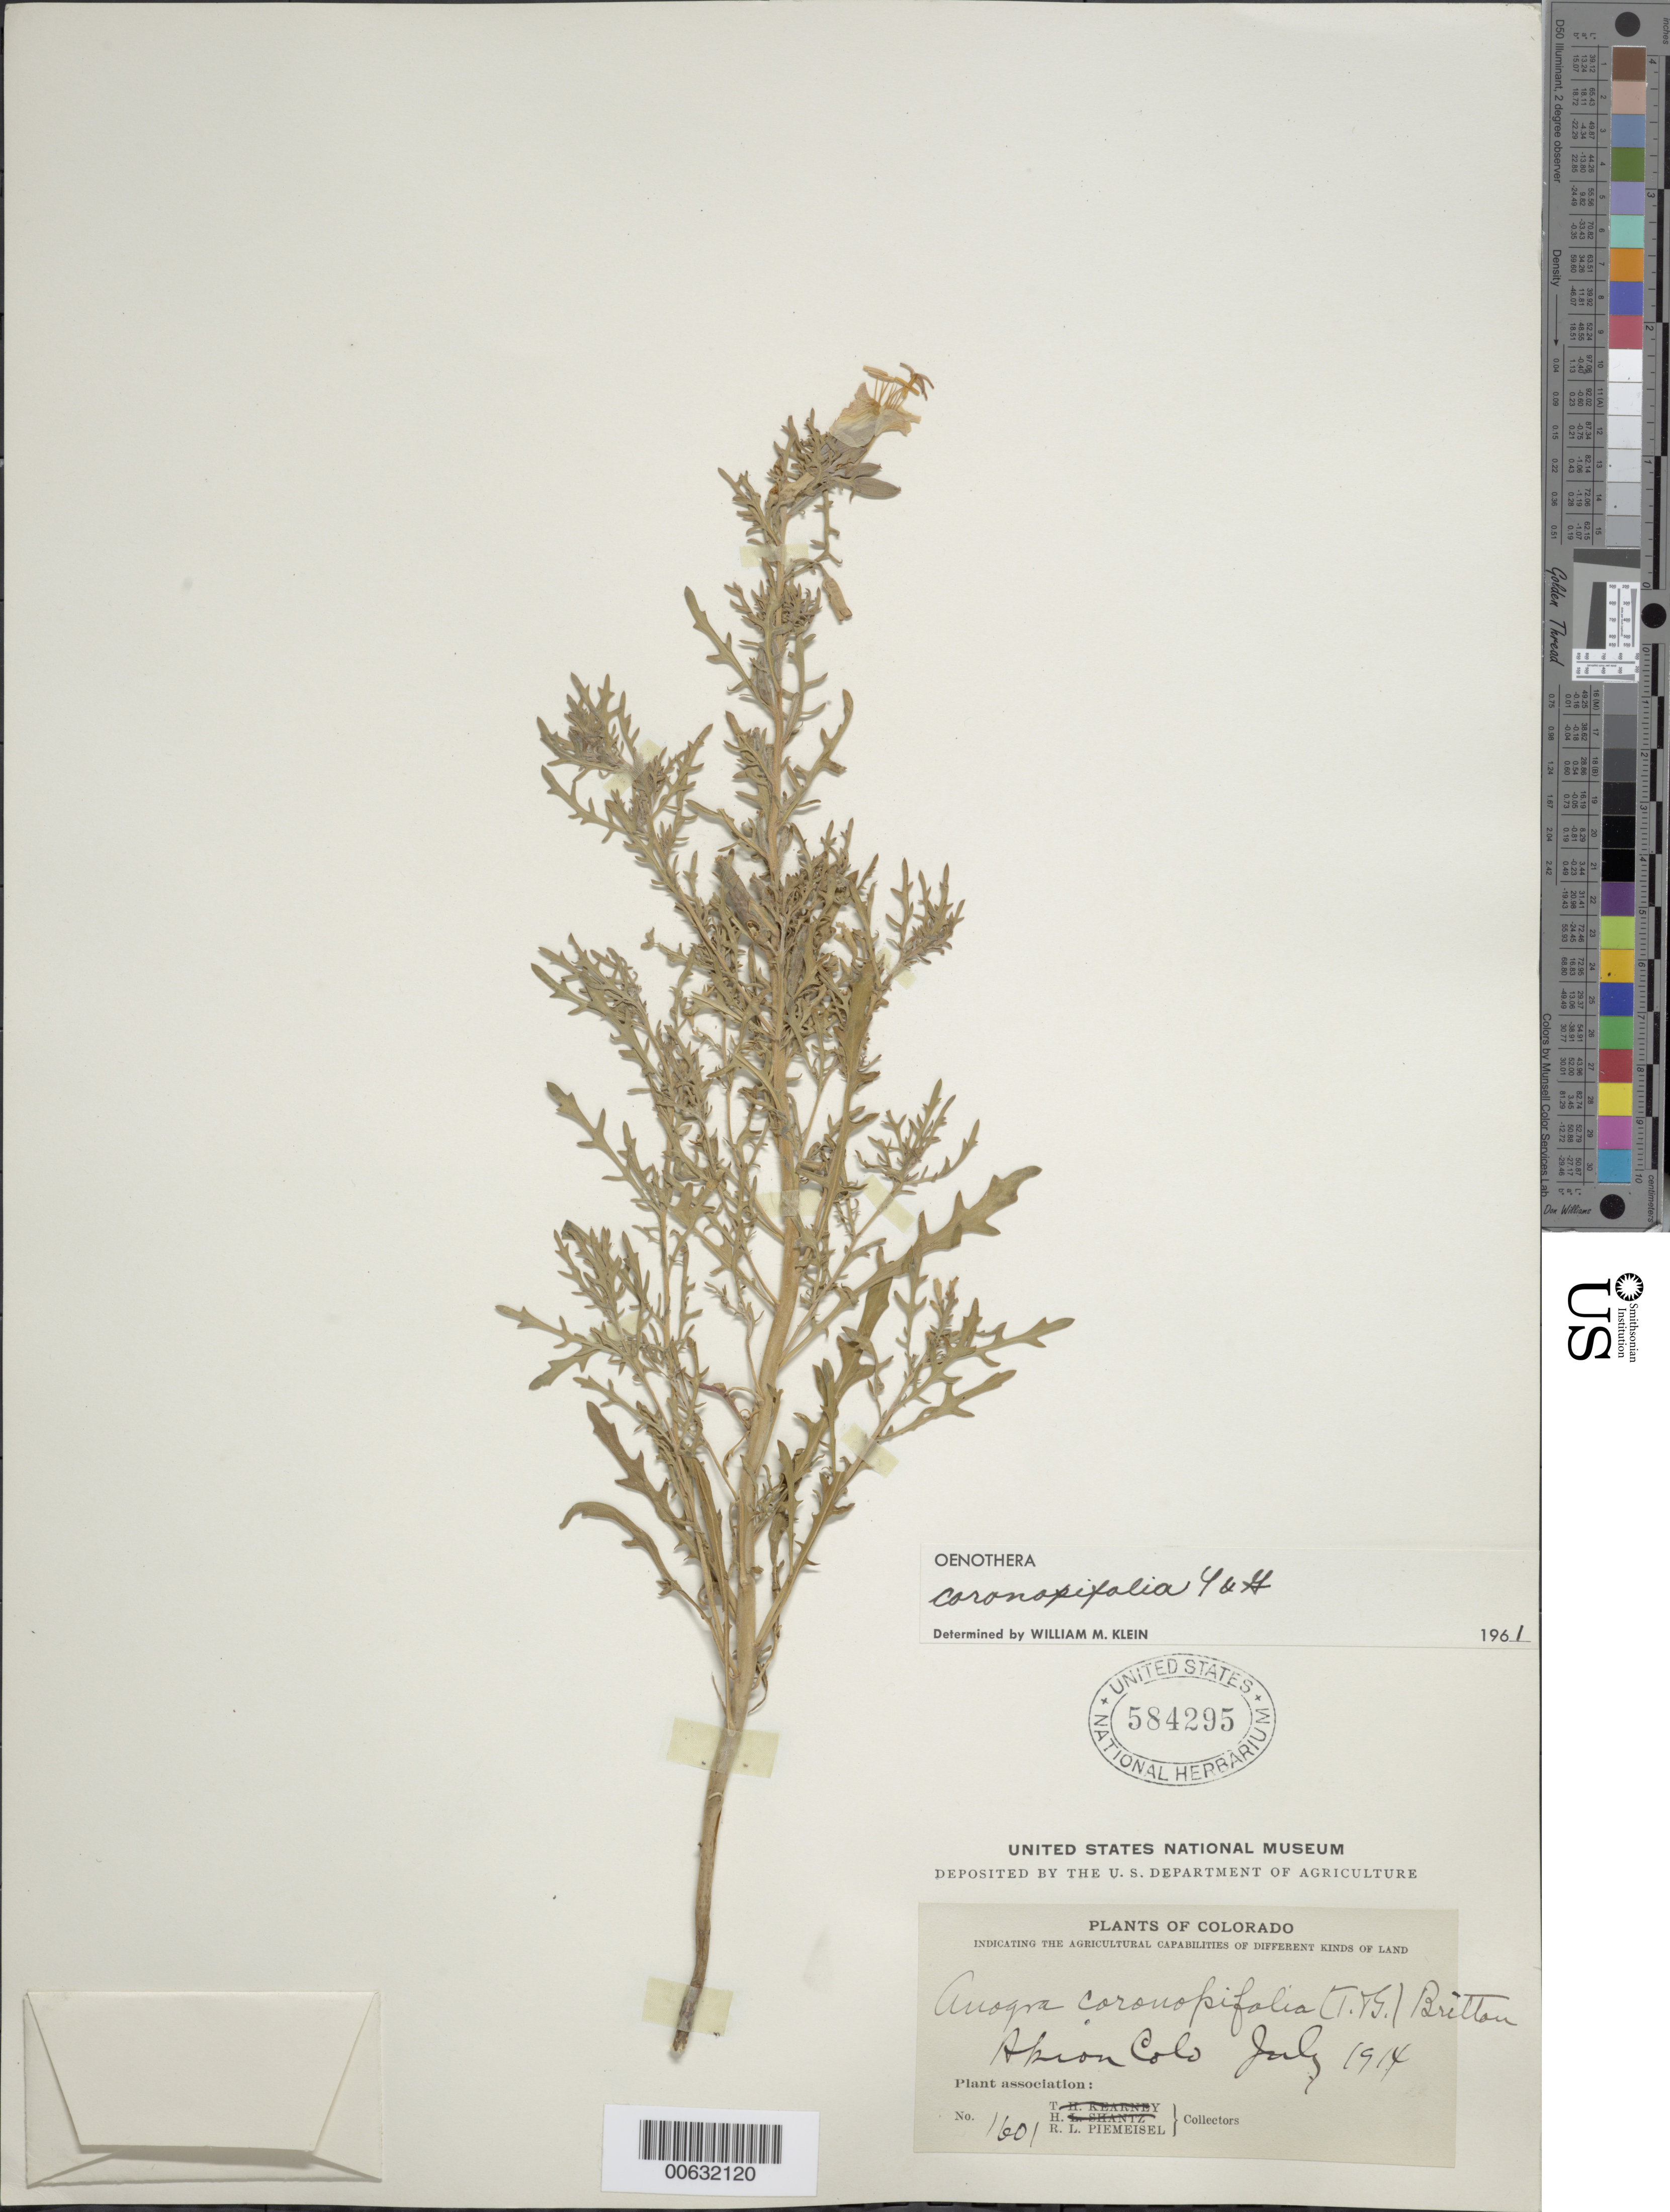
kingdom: Plantae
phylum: Tracheophyta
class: Magnoliopsida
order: Myrtales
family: Onagraceae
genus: Oenothera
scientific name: Oenothera coronopifolia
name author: Torr. & A. Gray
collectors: R. Piemseisel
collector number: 1601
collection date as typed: Jul 1914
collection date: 1914-07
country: United States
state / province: Colorado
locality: Akron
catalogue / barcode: US 584295